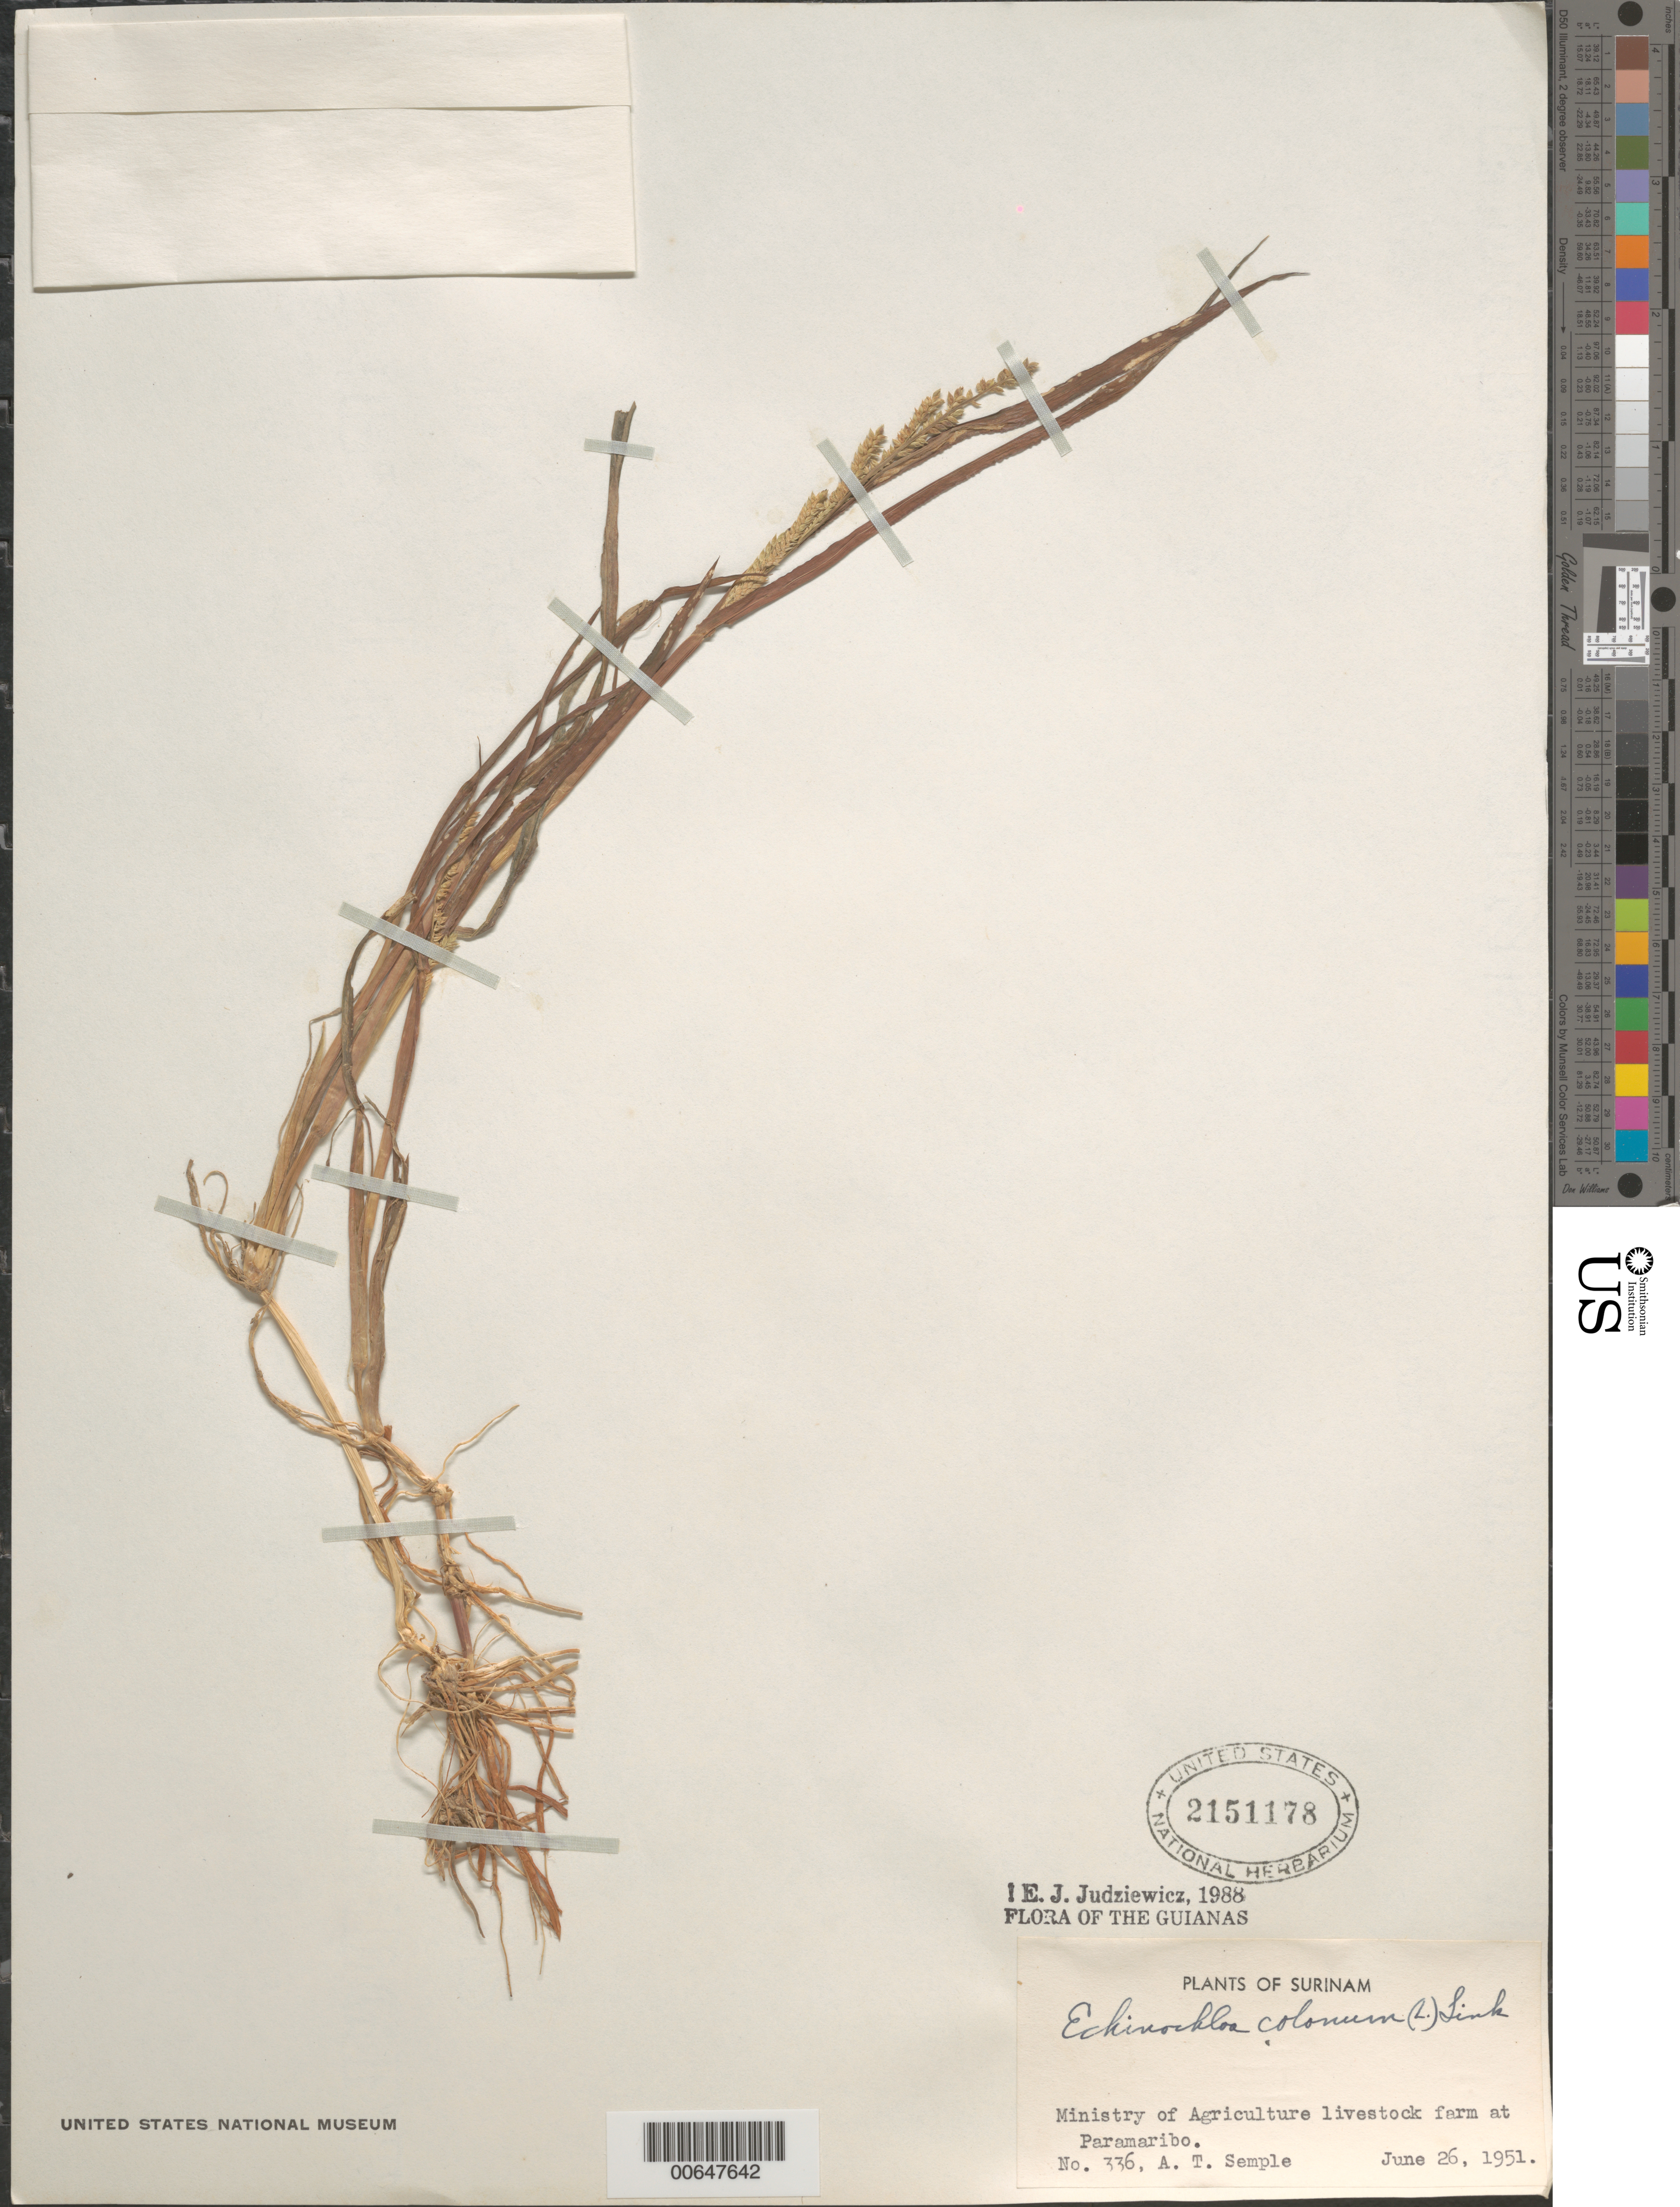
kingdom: Plantae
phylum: Tracheophyta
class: Liliopsida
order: Poales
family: Poaceae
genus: Echinochloa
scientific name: Echinochloa colona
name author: (L.) Link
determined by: Judziewicz, E. J.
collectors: A. Semple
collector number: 336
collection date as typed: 26-Jun-51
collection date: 1951-06-26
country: Suriname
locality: Paramaribo, Ministry of Agriculture livestock farm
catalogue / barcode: US 2151178